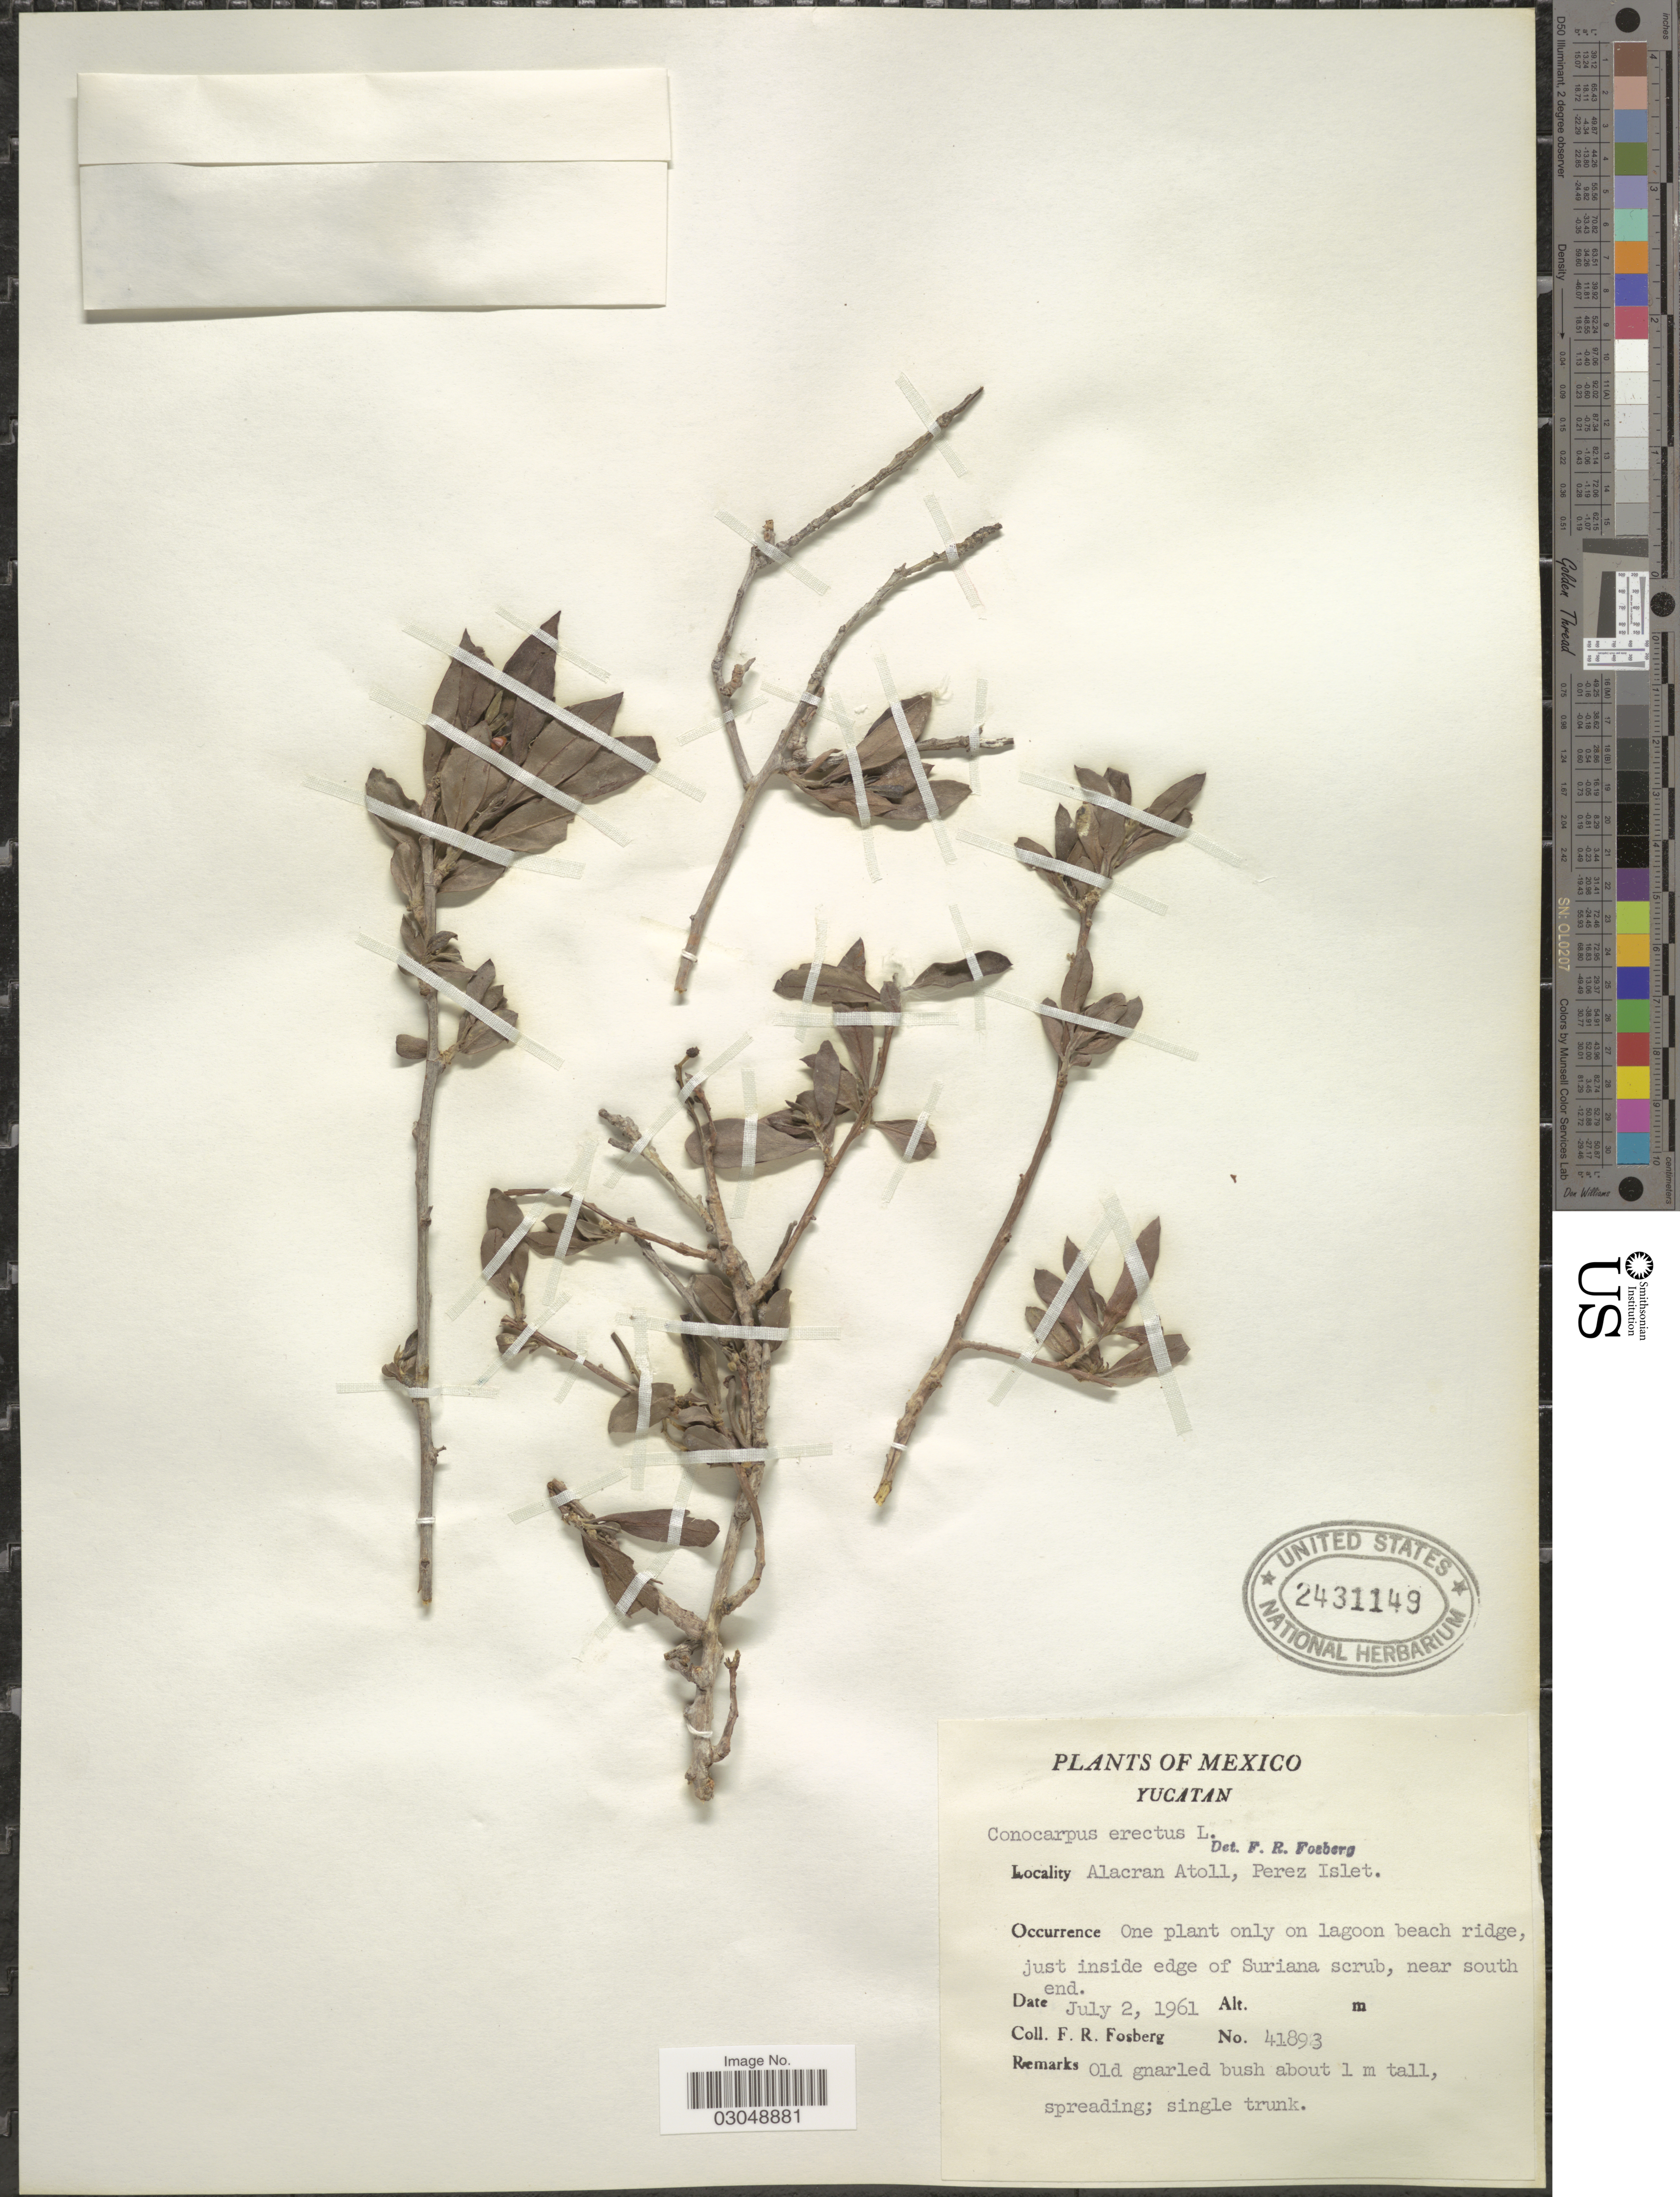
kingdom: Plantae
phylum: Tracheophyta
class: Magnoliopsida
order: Myrtales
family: Combretaceae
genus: Conocarpus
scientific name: Conocarpus erectus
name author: L.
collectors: F. R. Fosberg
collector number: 41893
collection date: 1961-07-02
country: Mexico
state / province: Yucatán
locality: Alacran Atoll, Perez Islet.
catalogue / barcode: US 2431149